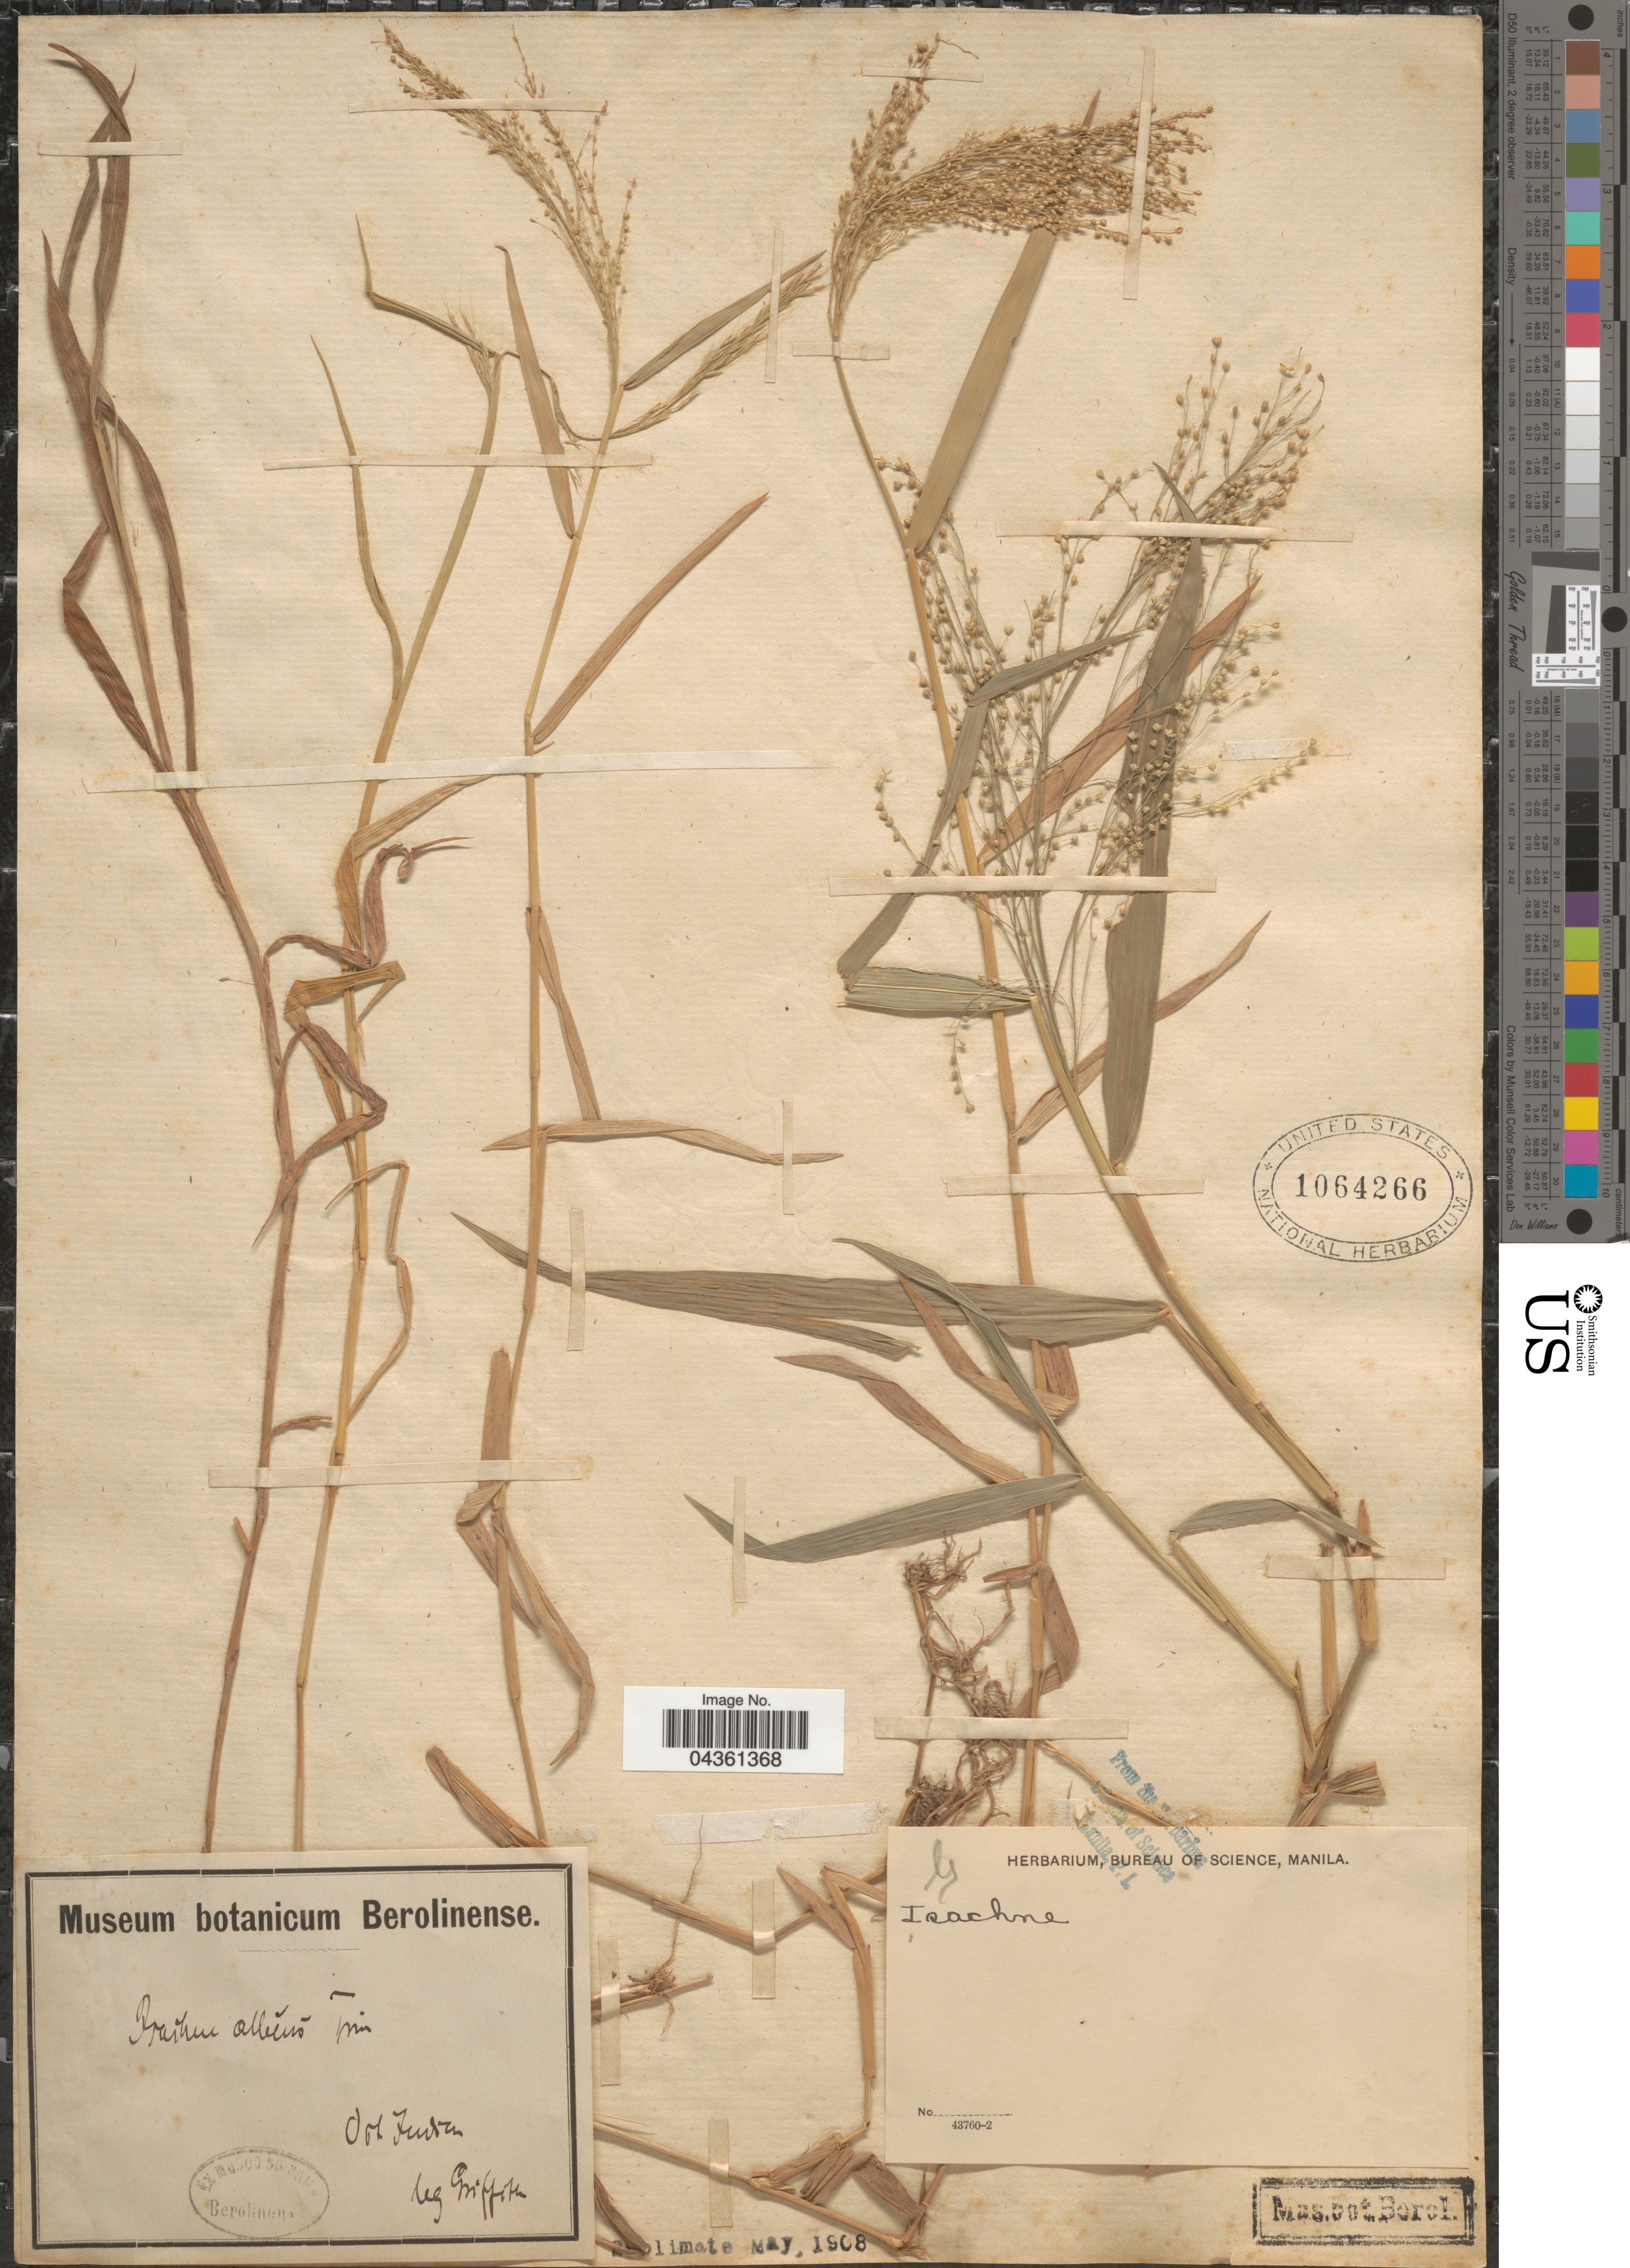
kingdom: Plantae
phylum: Tracheophyta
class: Liliopsida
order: Poales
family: Poaceae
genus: Isachne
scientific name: Isachne albens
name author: Trin.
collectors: -. Griffith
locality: Ost Fudsen. [interpreted]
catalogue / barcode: US 1064266